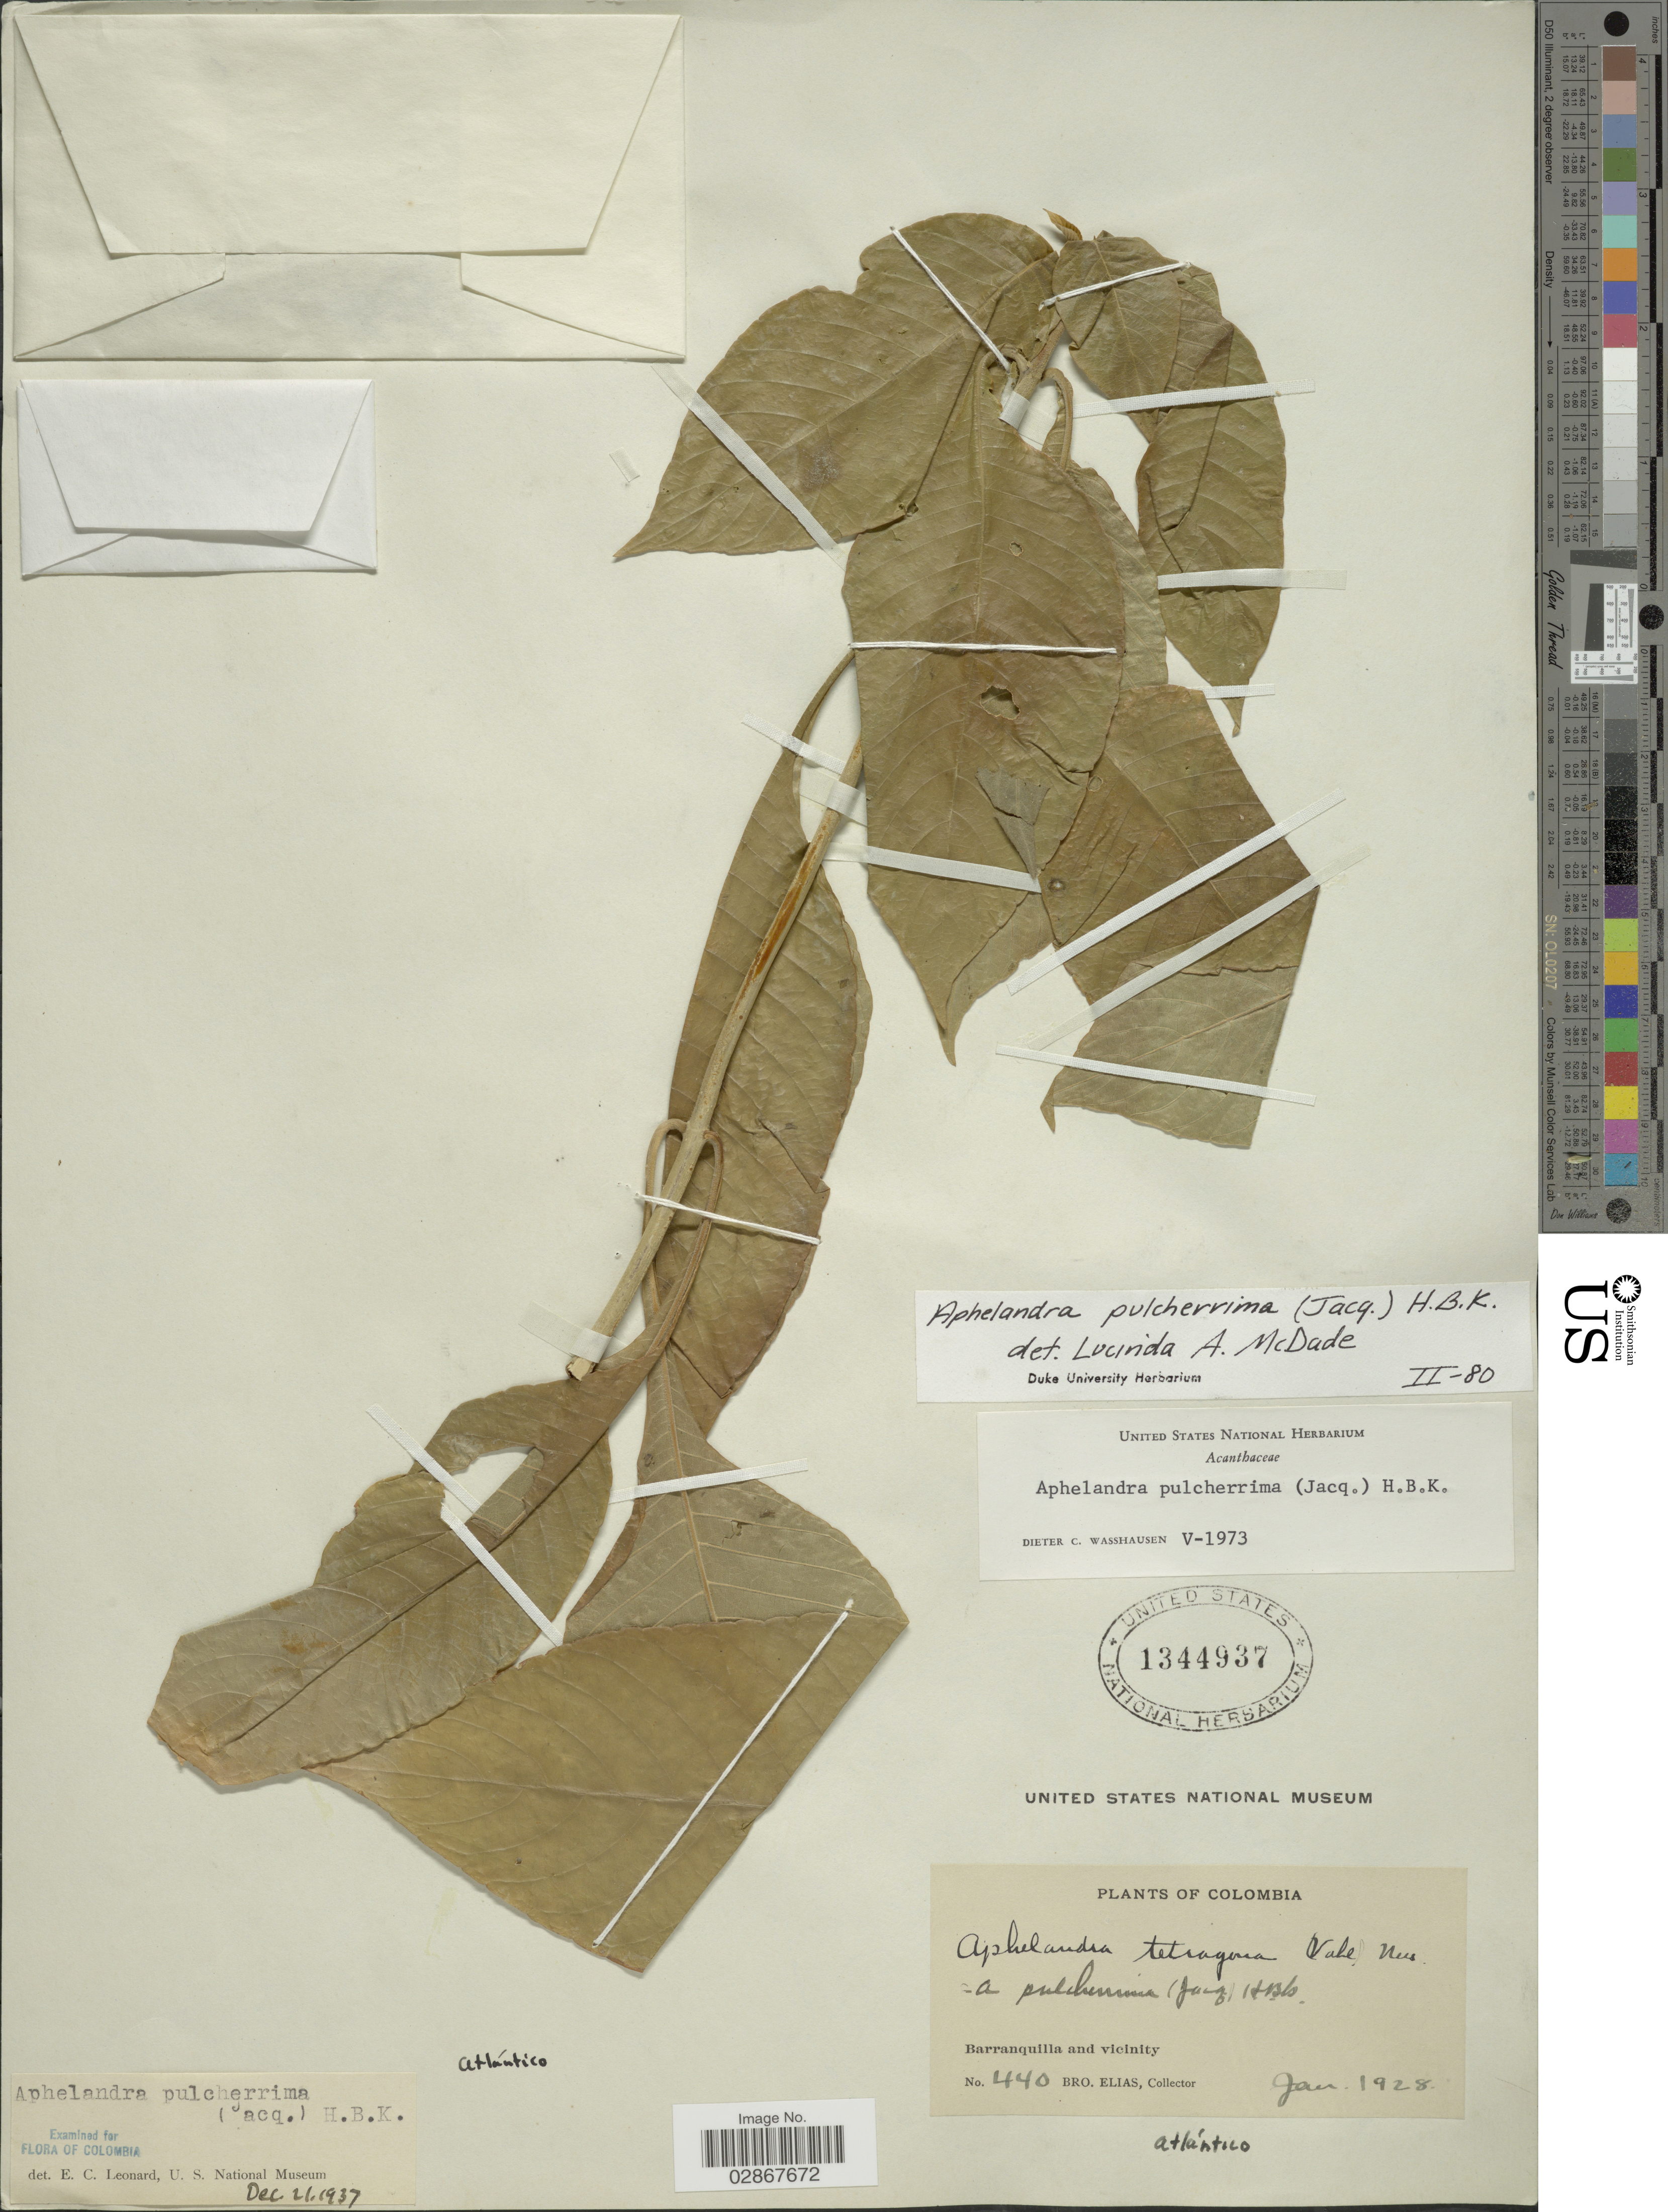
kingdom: Plantae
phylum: Tracheophyta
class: Magnoliopsida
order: Lamiales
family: Acanthaceae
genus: Aphelandra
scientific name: Aphelandra pulcherrima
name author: (Jacq.) Kunth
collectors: Bro. Elias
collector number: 440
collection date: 1928-01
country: Colombia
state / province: Atlántico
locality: Barranquilla and vicinity.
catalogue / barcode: US 1344937